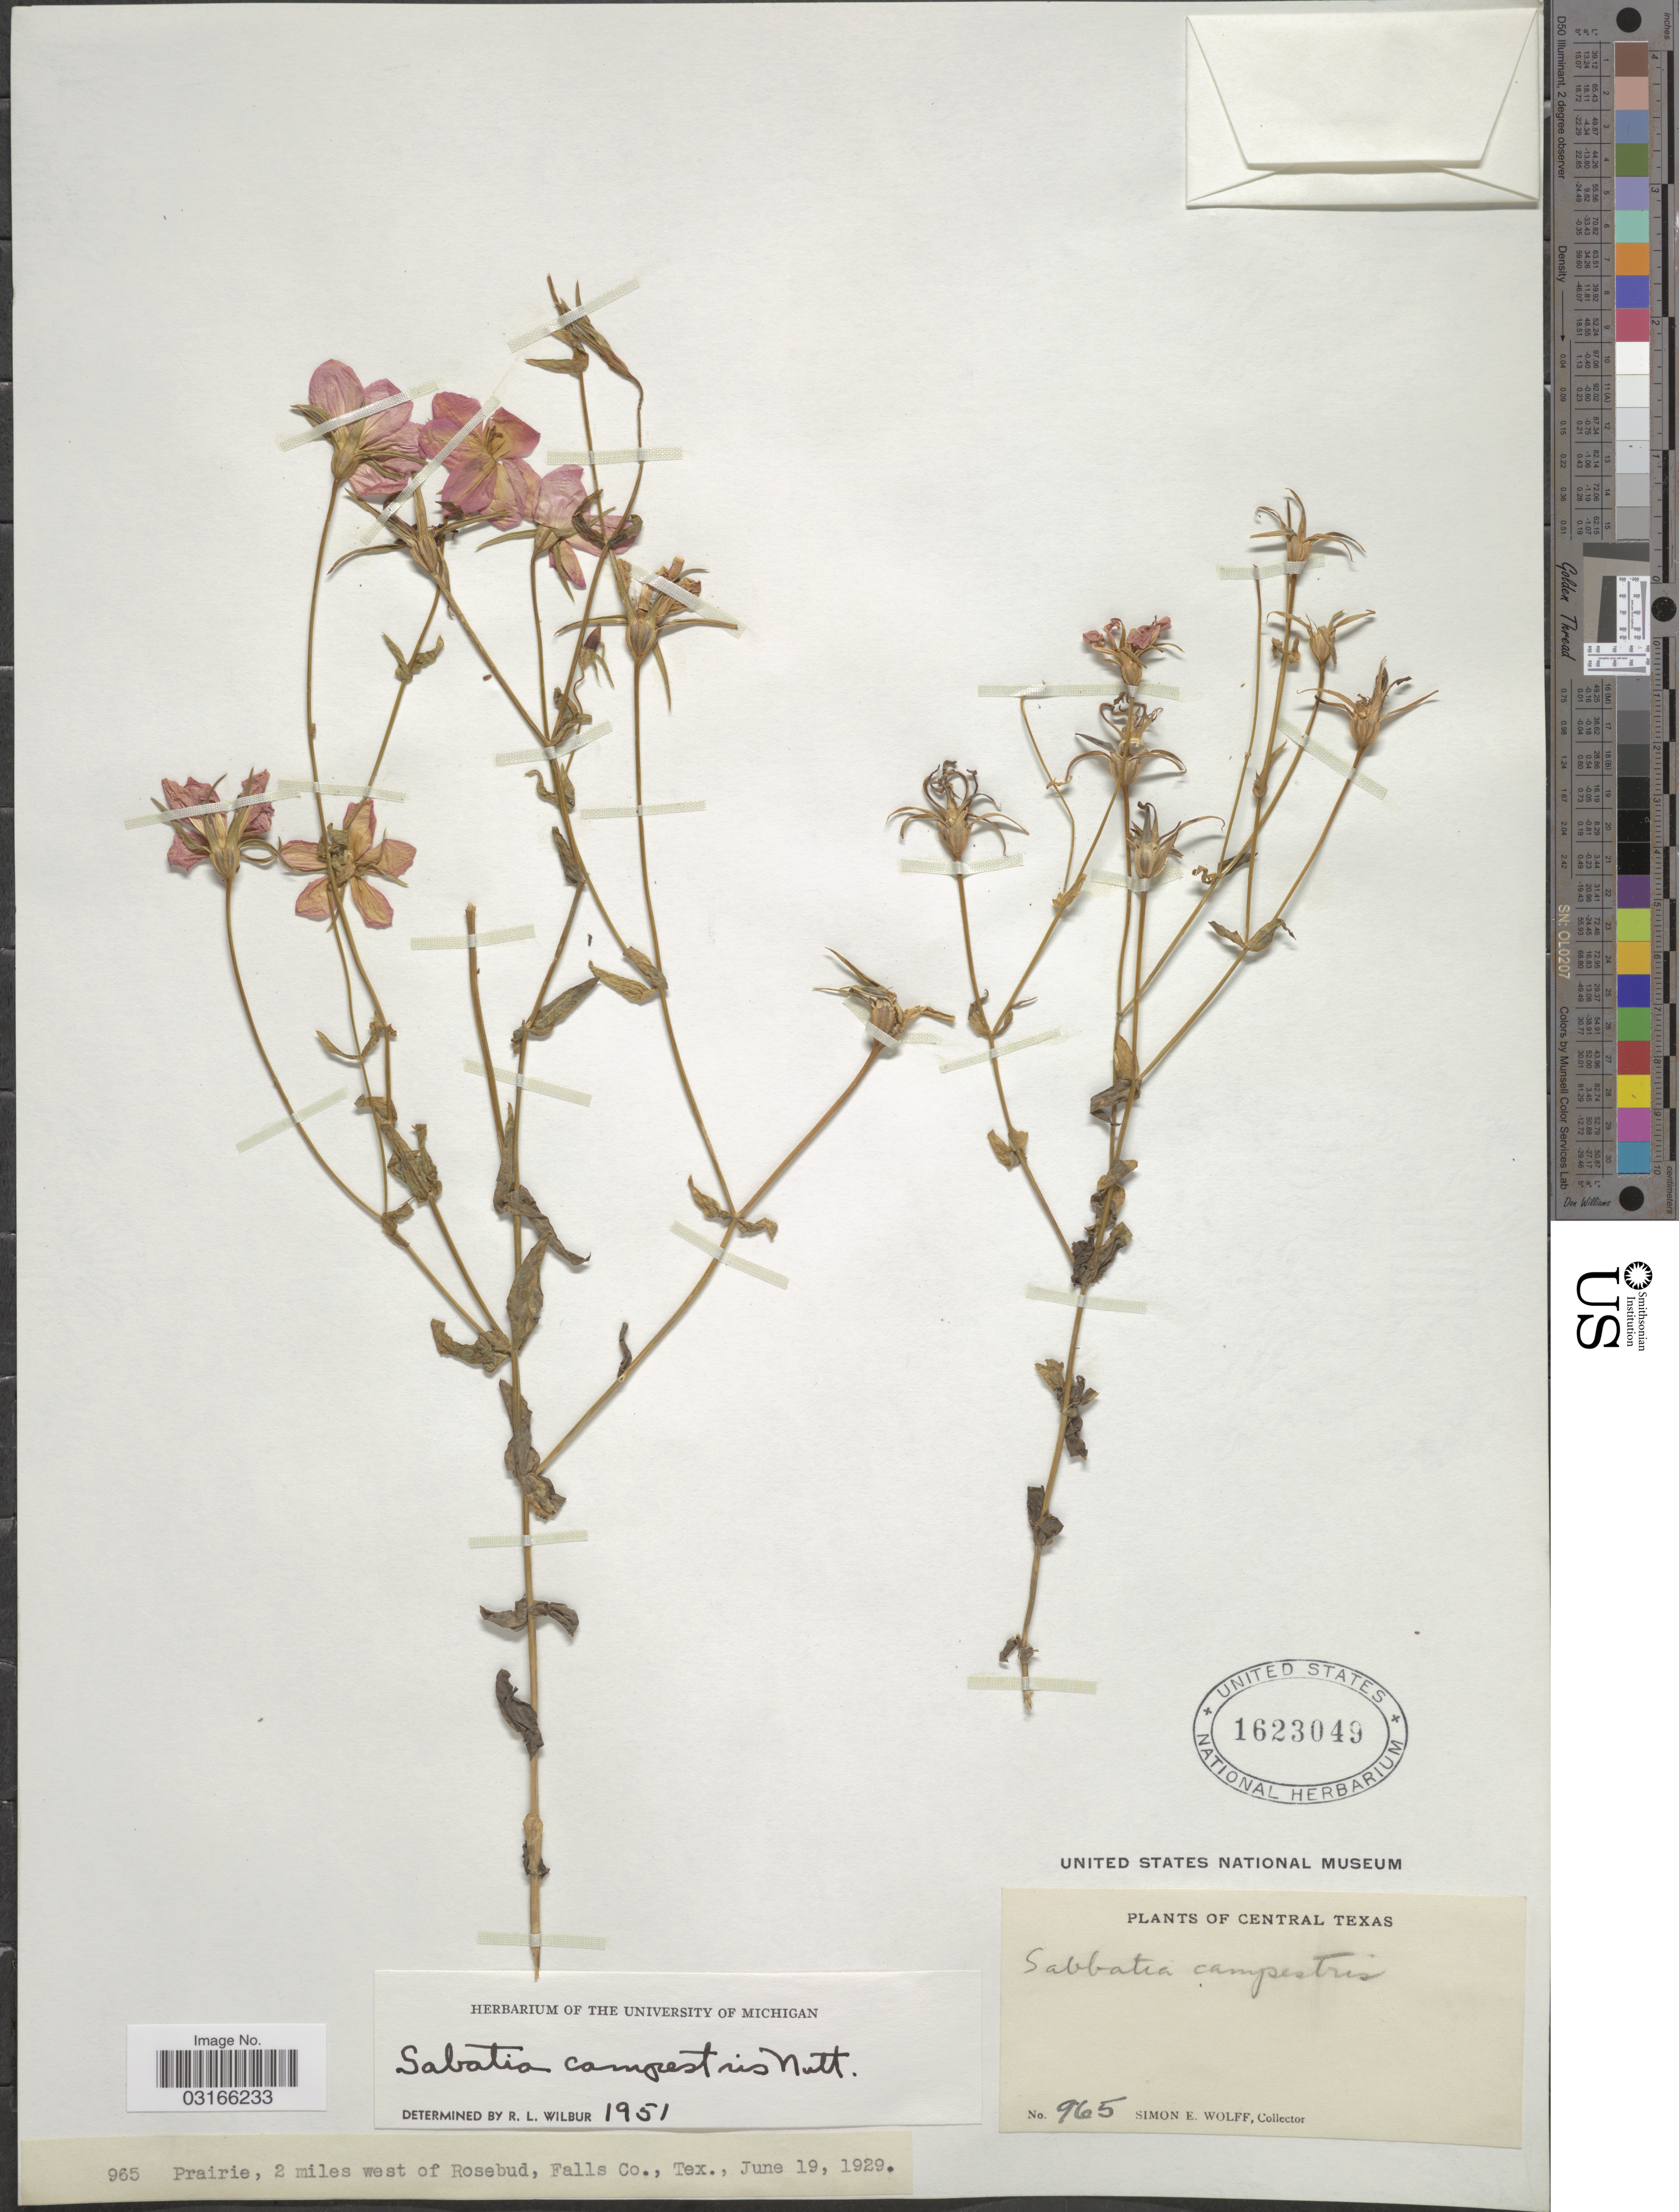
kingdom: Plantae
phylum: Tracheophyta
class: Magnoliopsida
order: Gentianales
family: Gentianaceae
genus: Sabatia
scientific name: Sabatia campestris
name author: Nutt.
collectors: S. E. Wolff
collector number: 965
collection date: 1929-06-19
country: United States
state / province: Texas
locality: Central Texas, 2 miles west of Rosebud, Falls Co.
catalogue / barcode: US 1623049